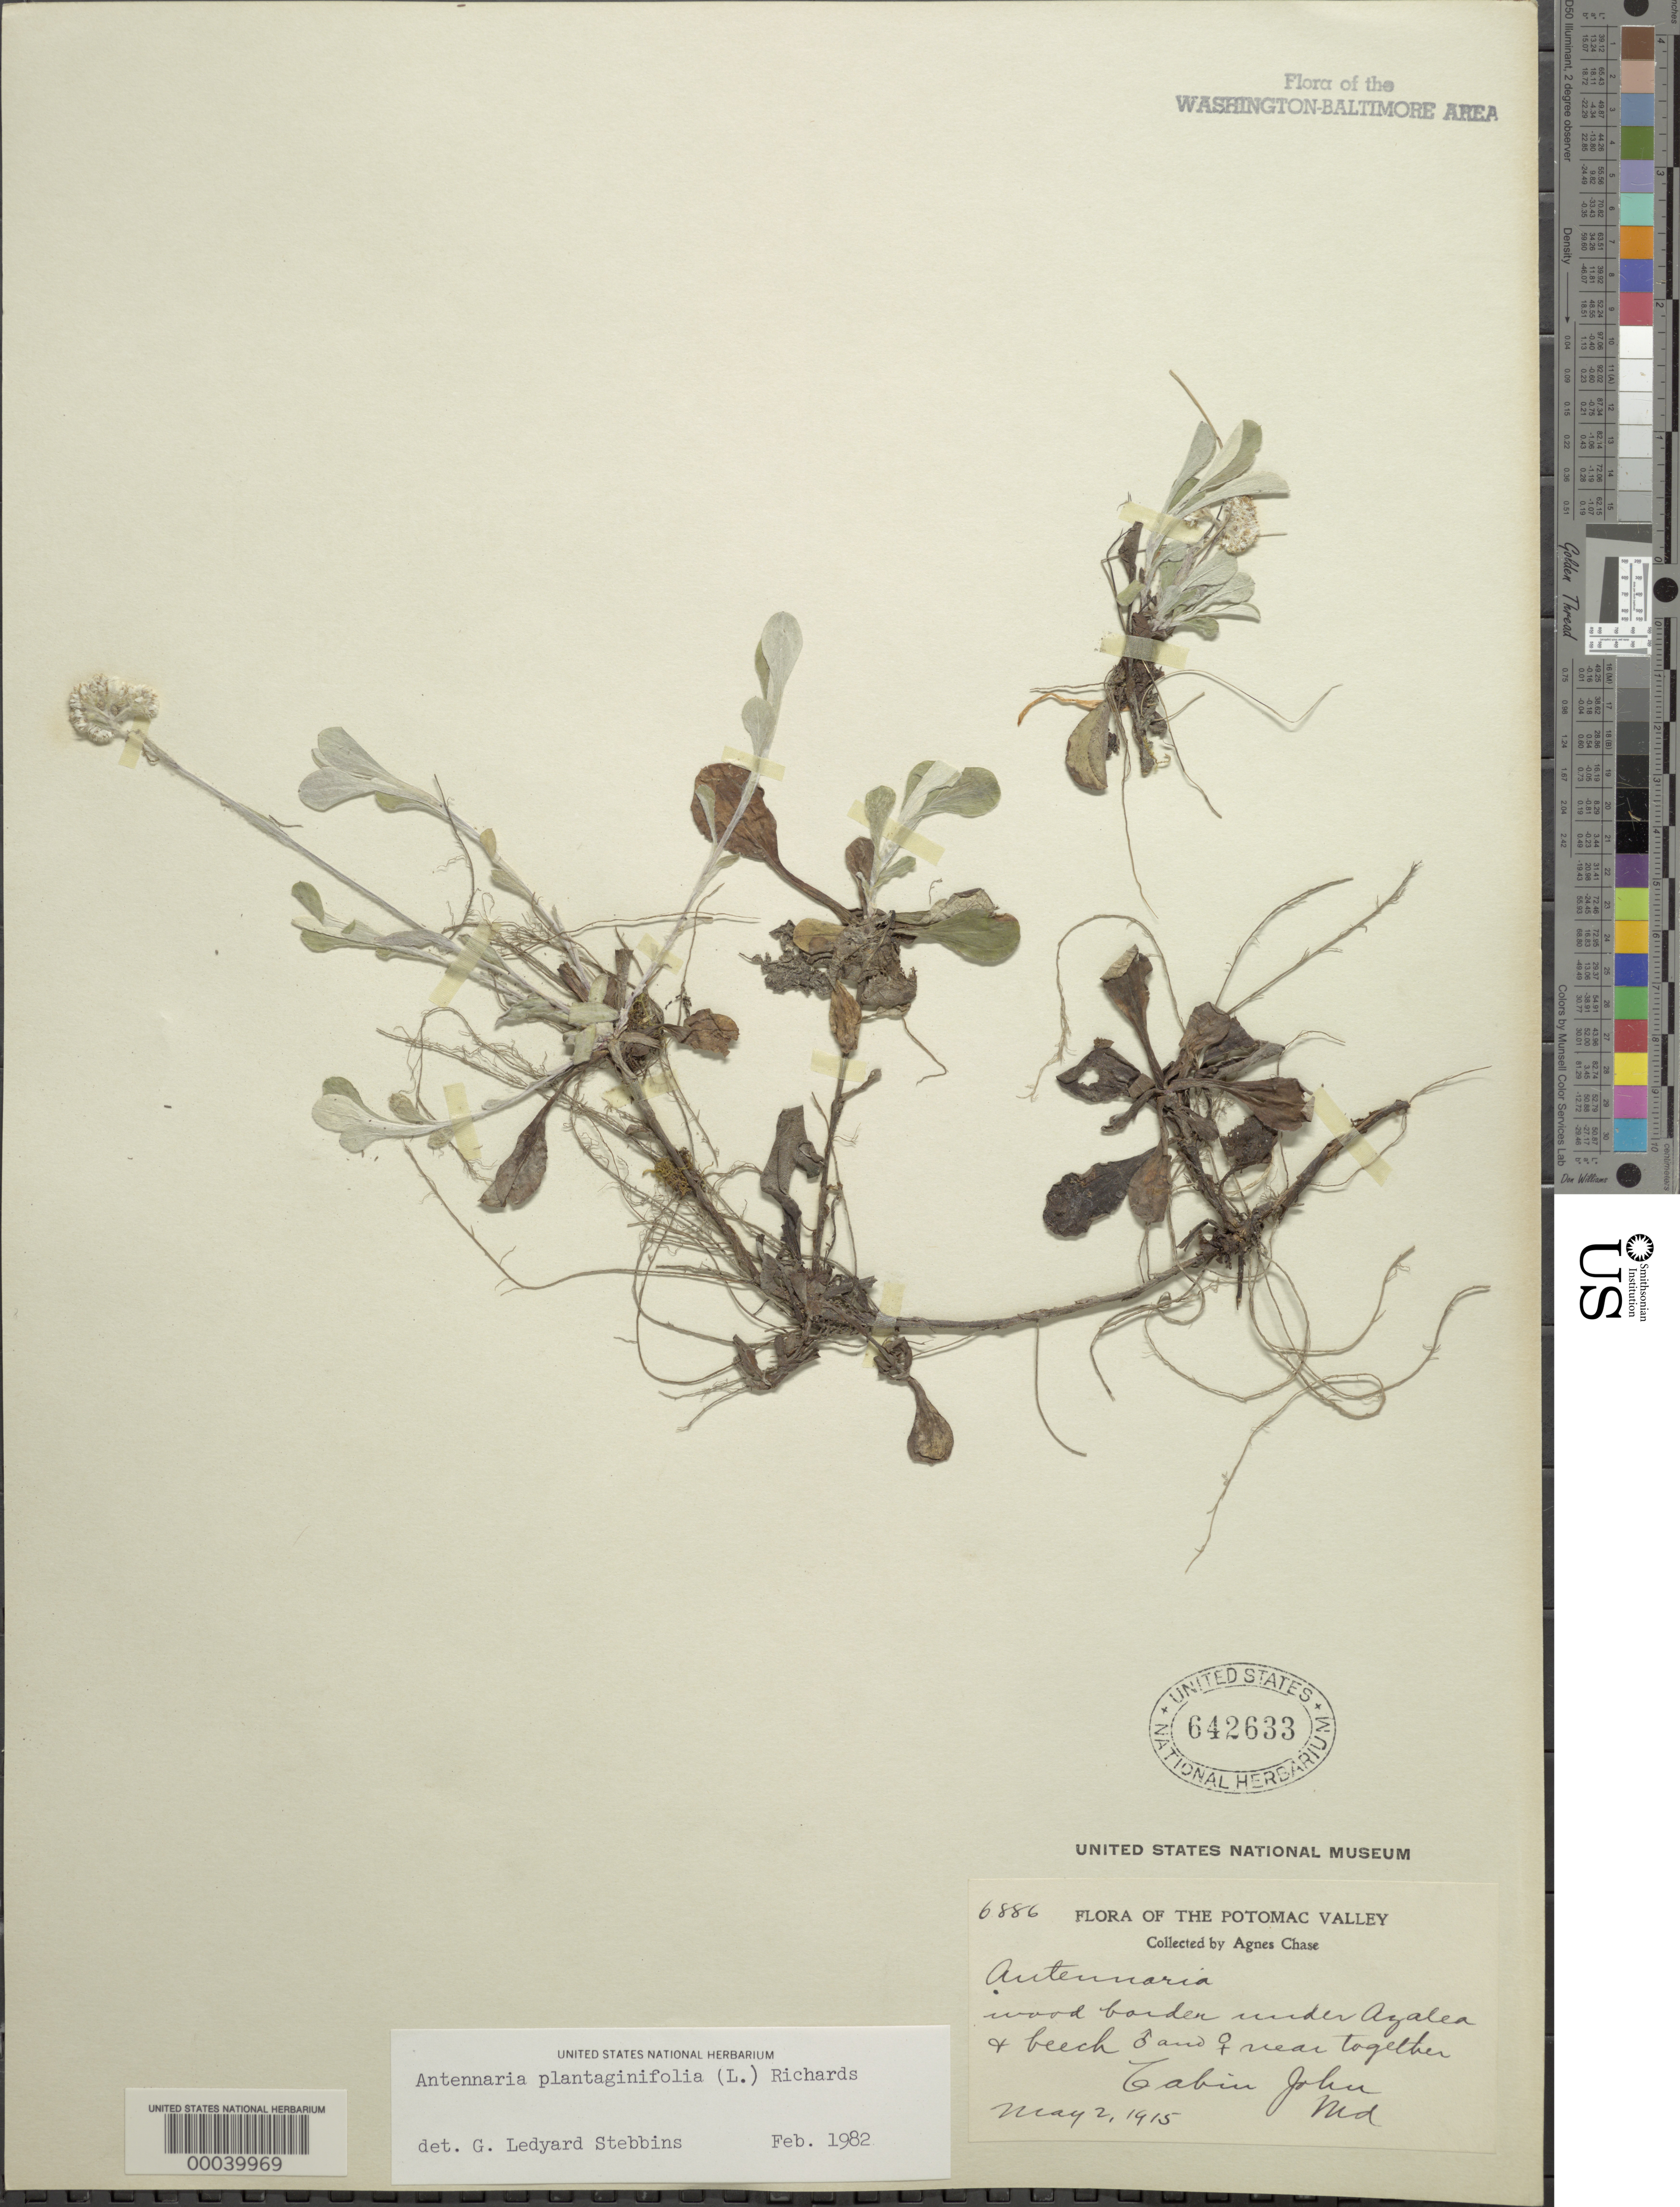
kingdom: Plantae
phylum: Tracheophyta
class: Magnoliopsida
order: Asterales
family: Asteraceae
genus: Antennaria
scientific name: Antennaria plantaginifolia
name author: (L.) Richardson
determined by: Stebbins, G. L.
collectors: A. Chase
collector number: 6886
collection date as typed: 02 May 1915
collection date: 1915-05-02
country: United States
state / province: Maryland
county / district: Montgomery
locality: Cabin John C. & O. Canal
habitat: Wood border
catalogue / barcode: US 642633